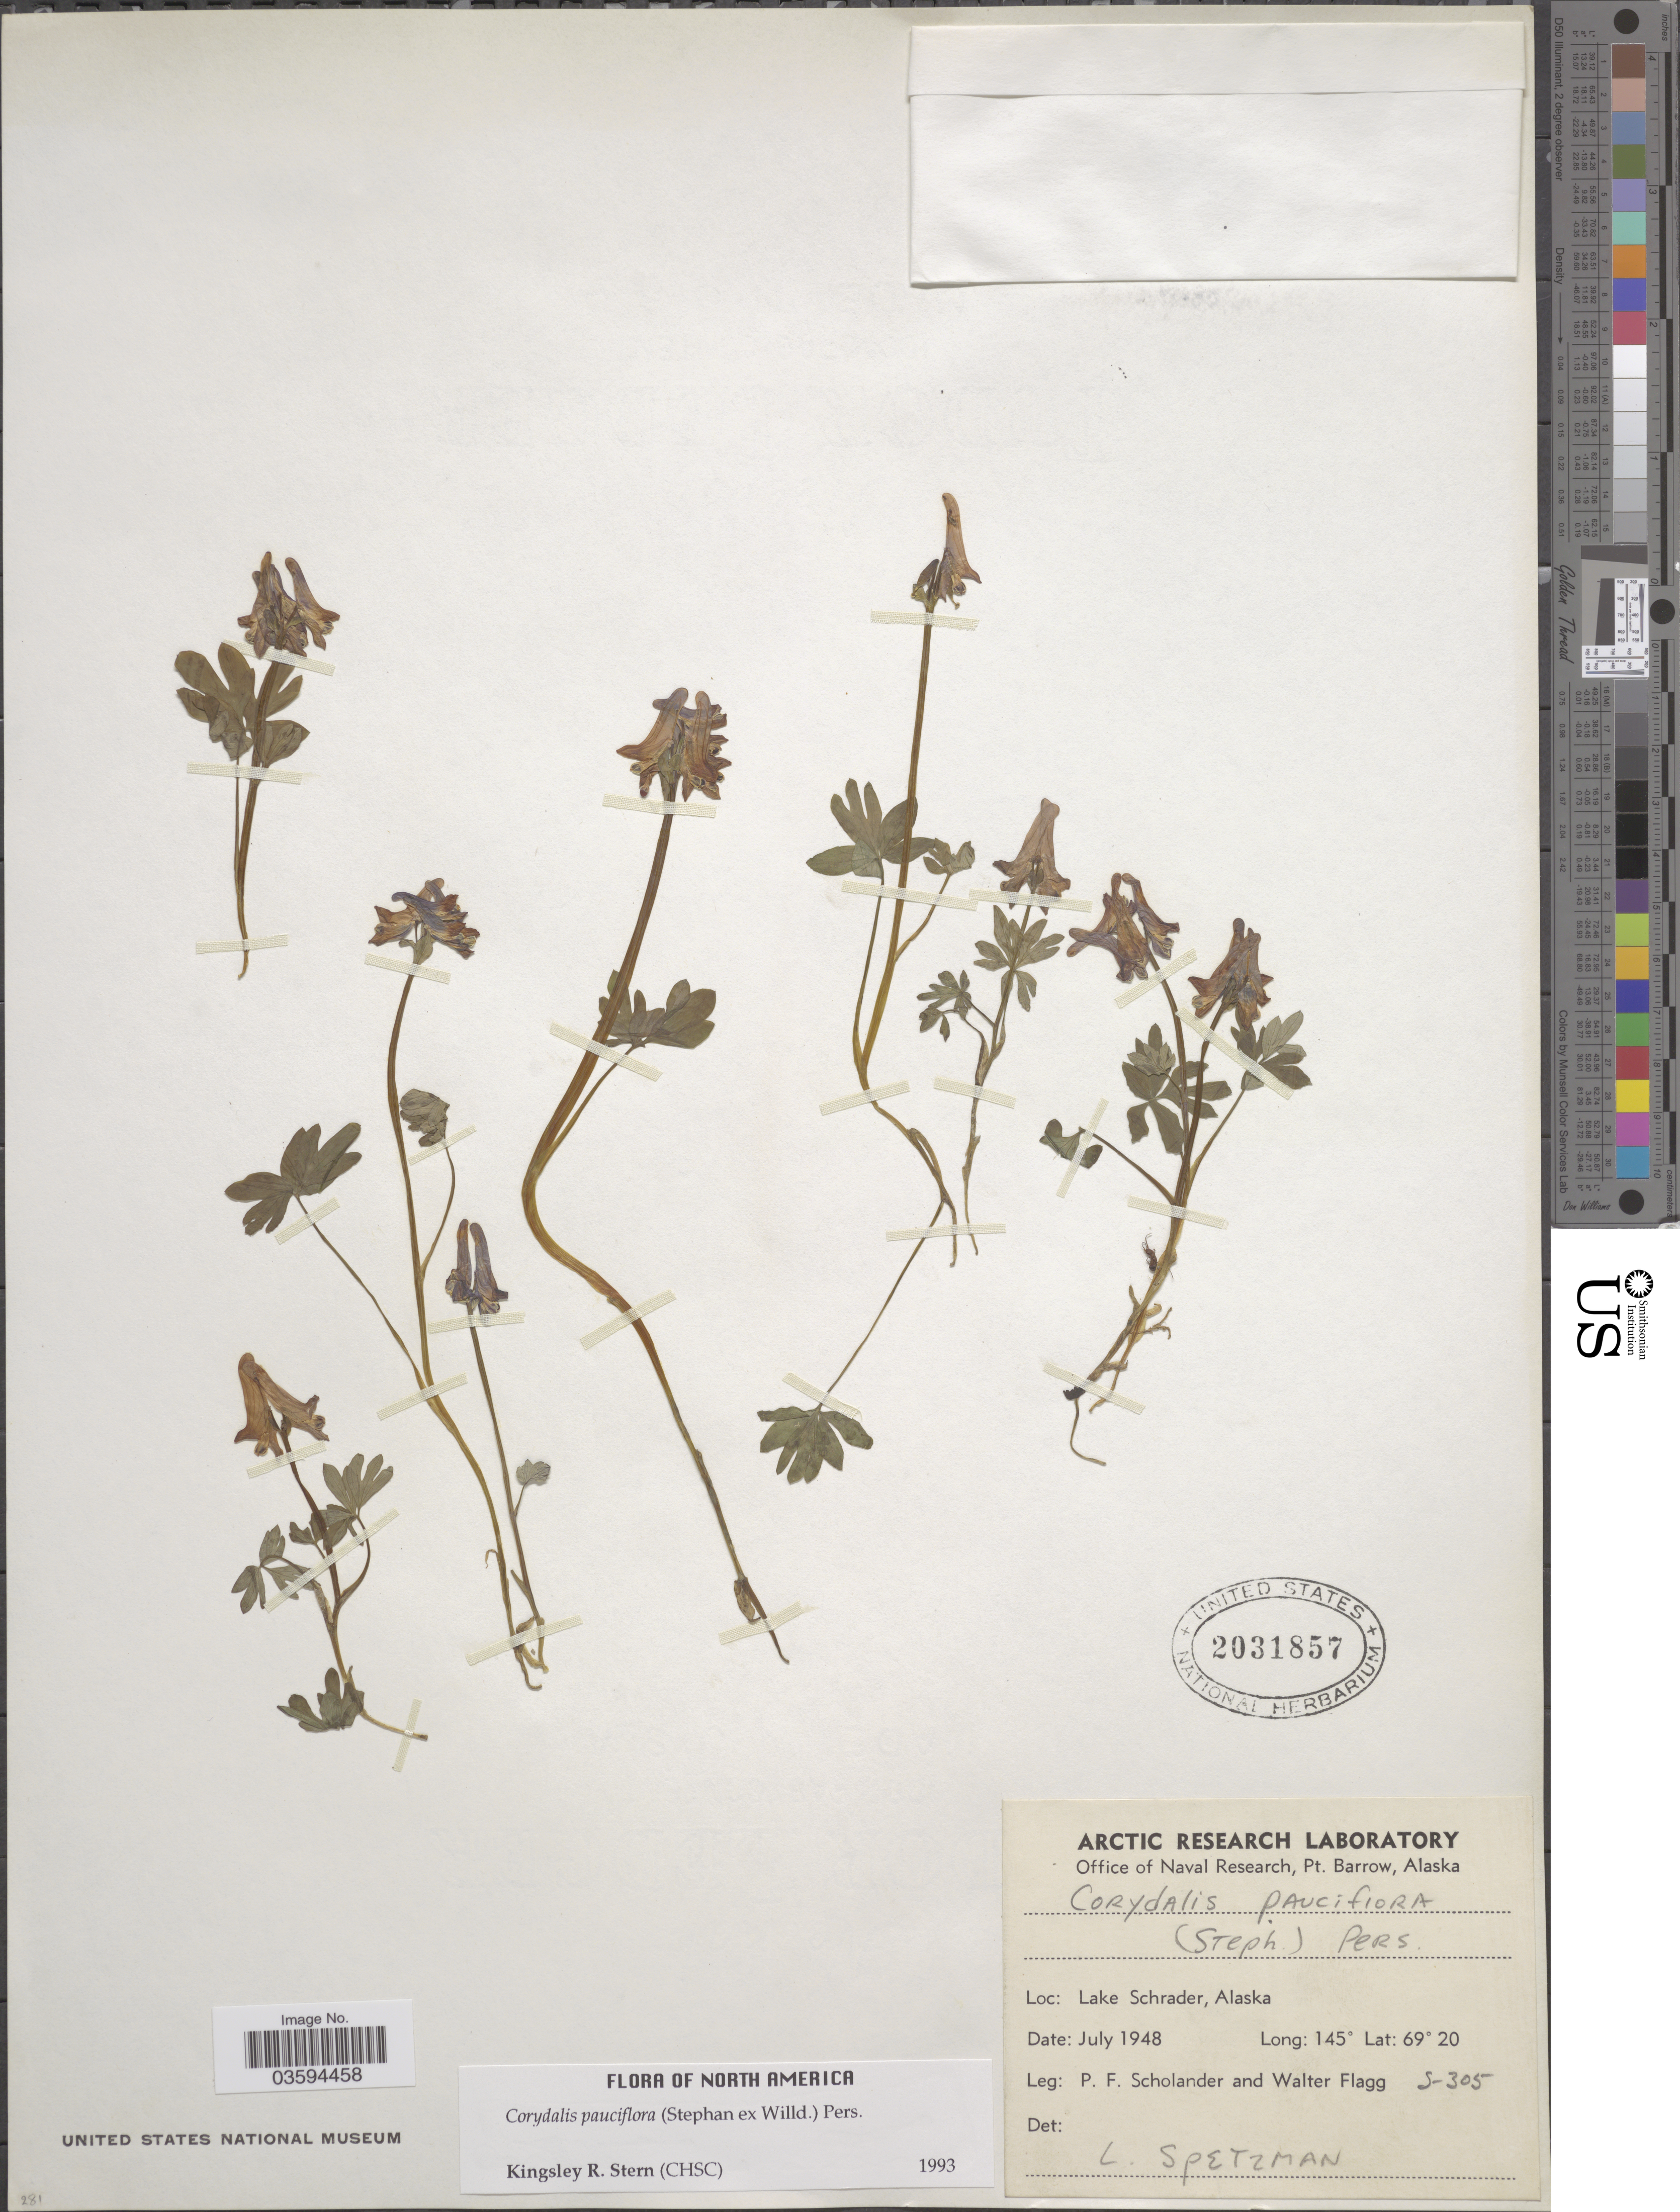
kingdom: Plantae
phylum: Tracheophyta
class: Magnoliopsida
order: Ranunculales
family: Papaveraceae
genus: Corydalis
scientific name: Corydalis pauciflora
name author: (Stephan) Pers.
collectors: P. Scholander & W. Flagg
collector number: S-305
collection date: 1948-07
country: United States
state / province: Alaska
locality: Lake Schrader.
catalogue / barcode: US 2031857